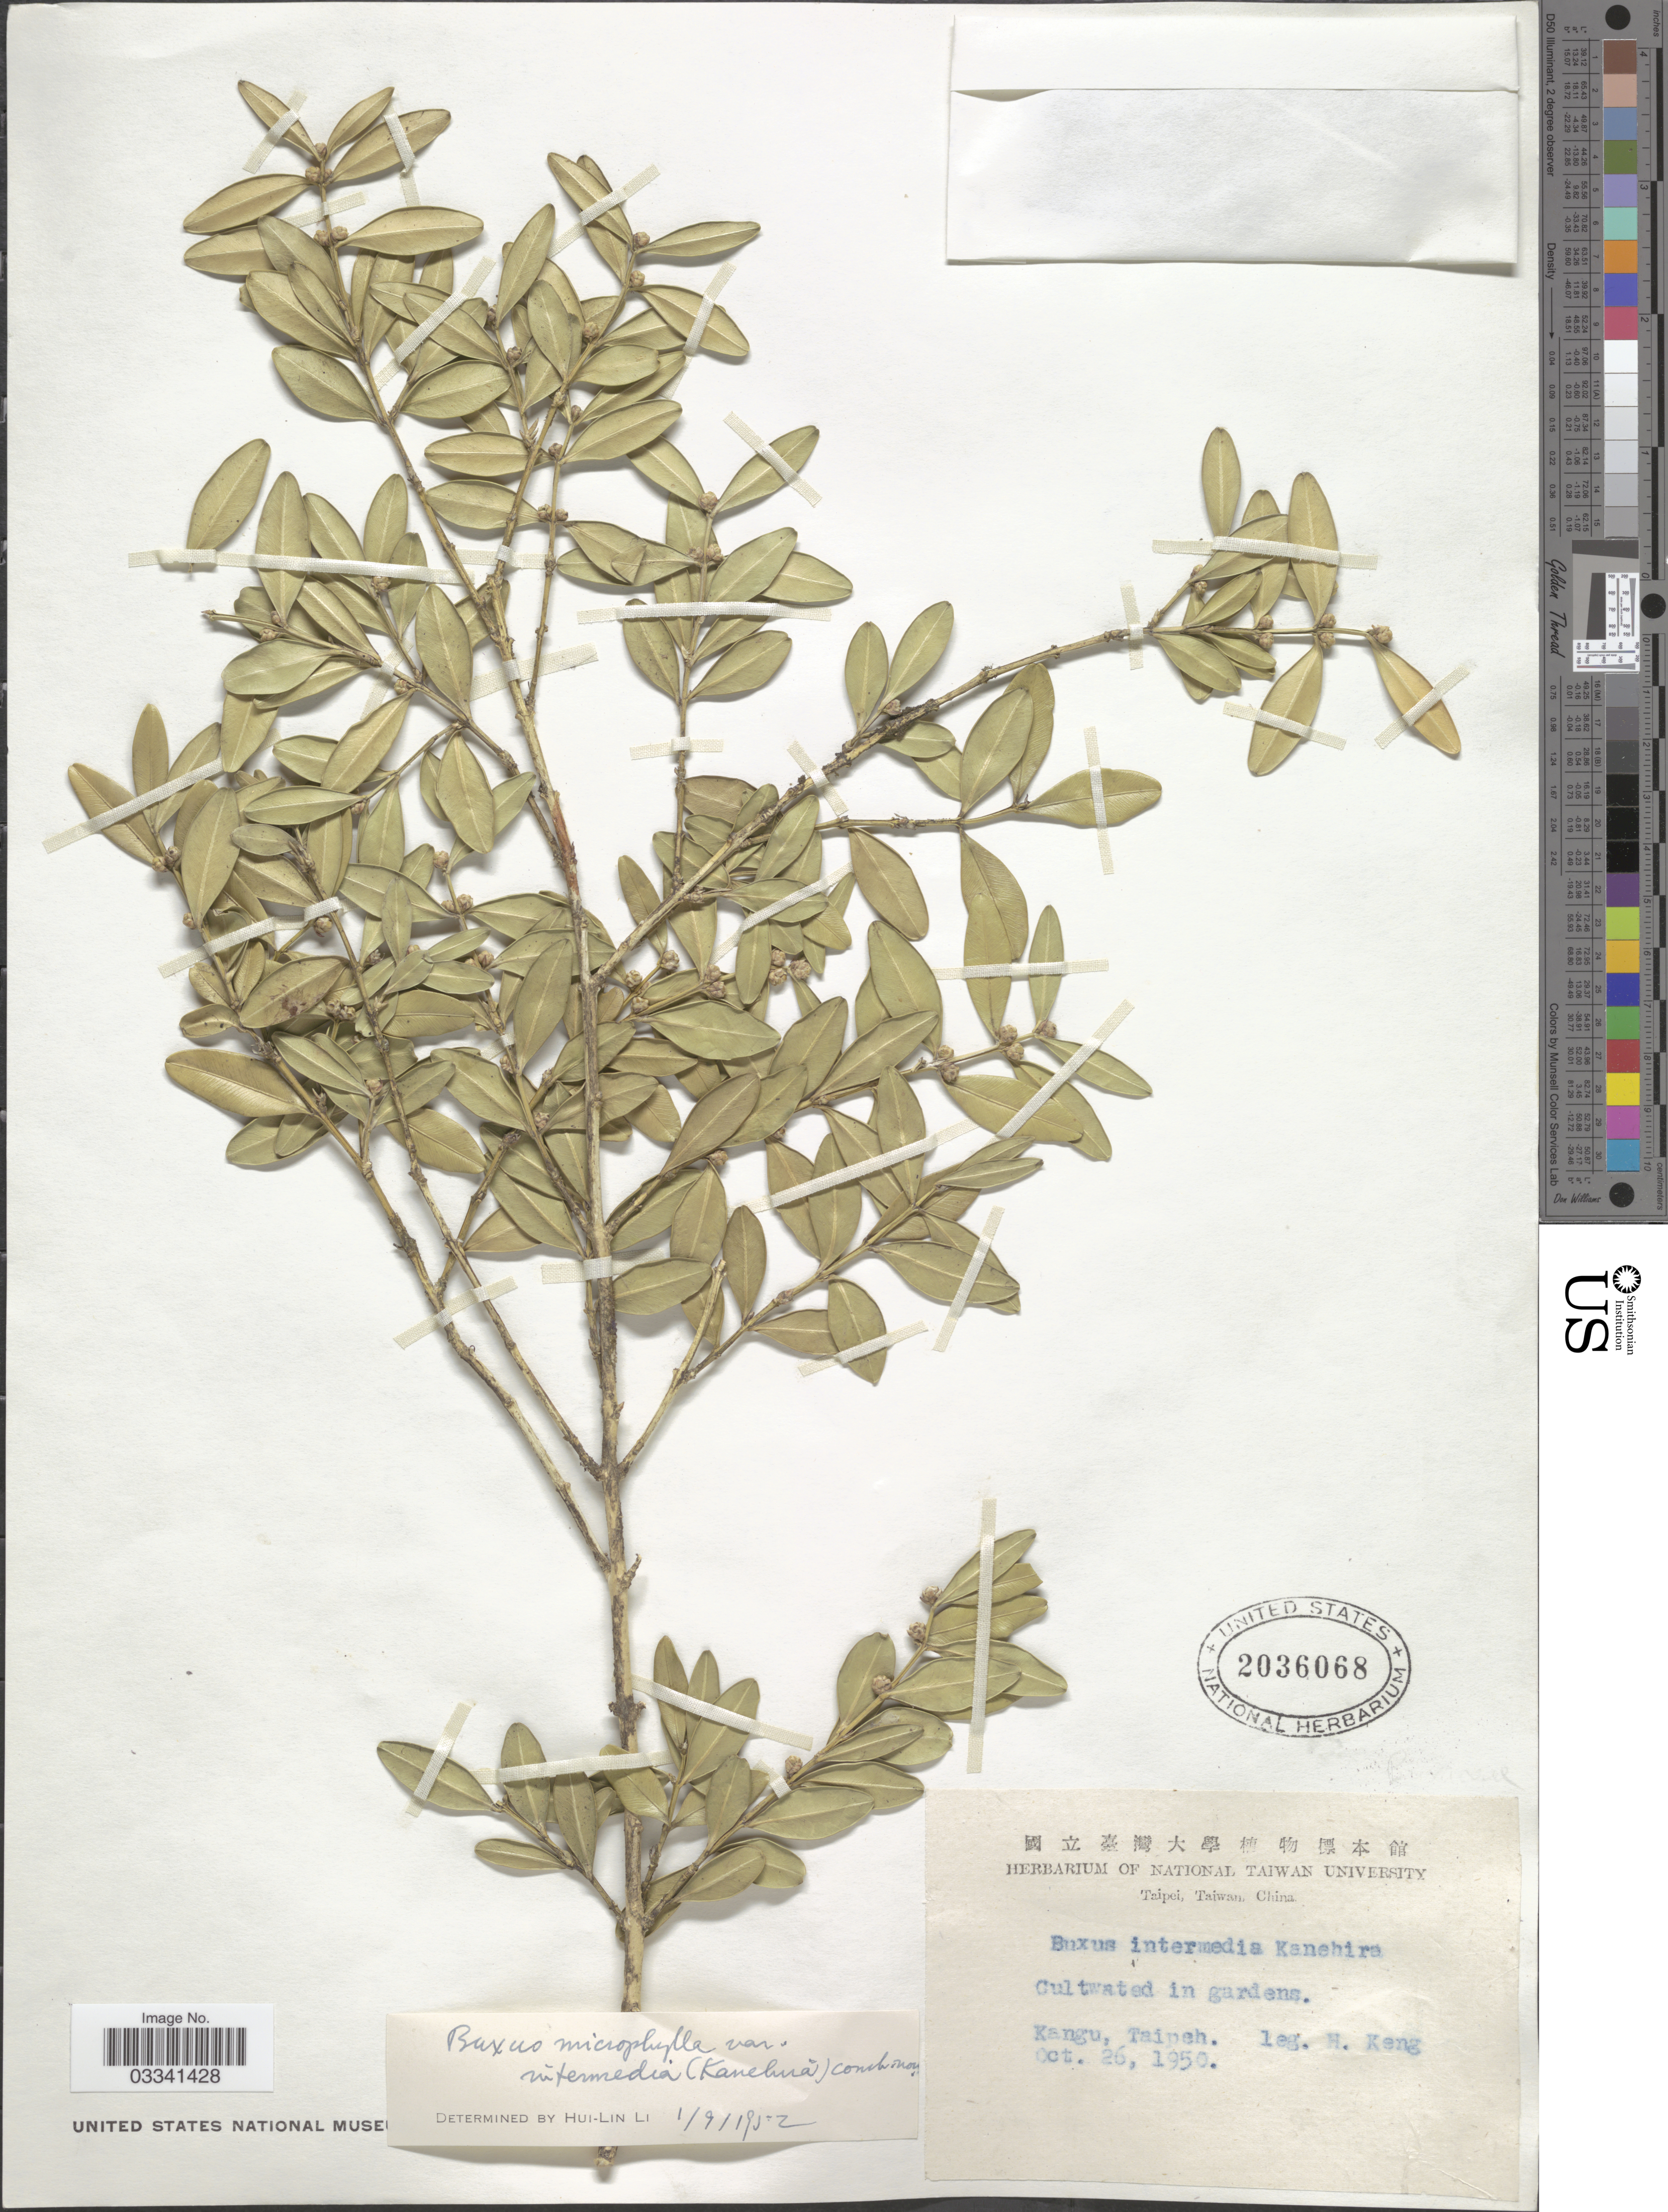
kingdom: Plantae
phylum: Tracheophyta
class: Magnoliopsida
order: Buxales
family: Buxaceae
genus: Buxus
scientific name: Buxus microphylla var. intermedia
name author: (Kaneh.) H.L. Li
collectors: H. Keng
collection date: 1950-10-26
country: Taiwan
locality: Kangu, Taipeh.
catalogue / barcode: US 2036068